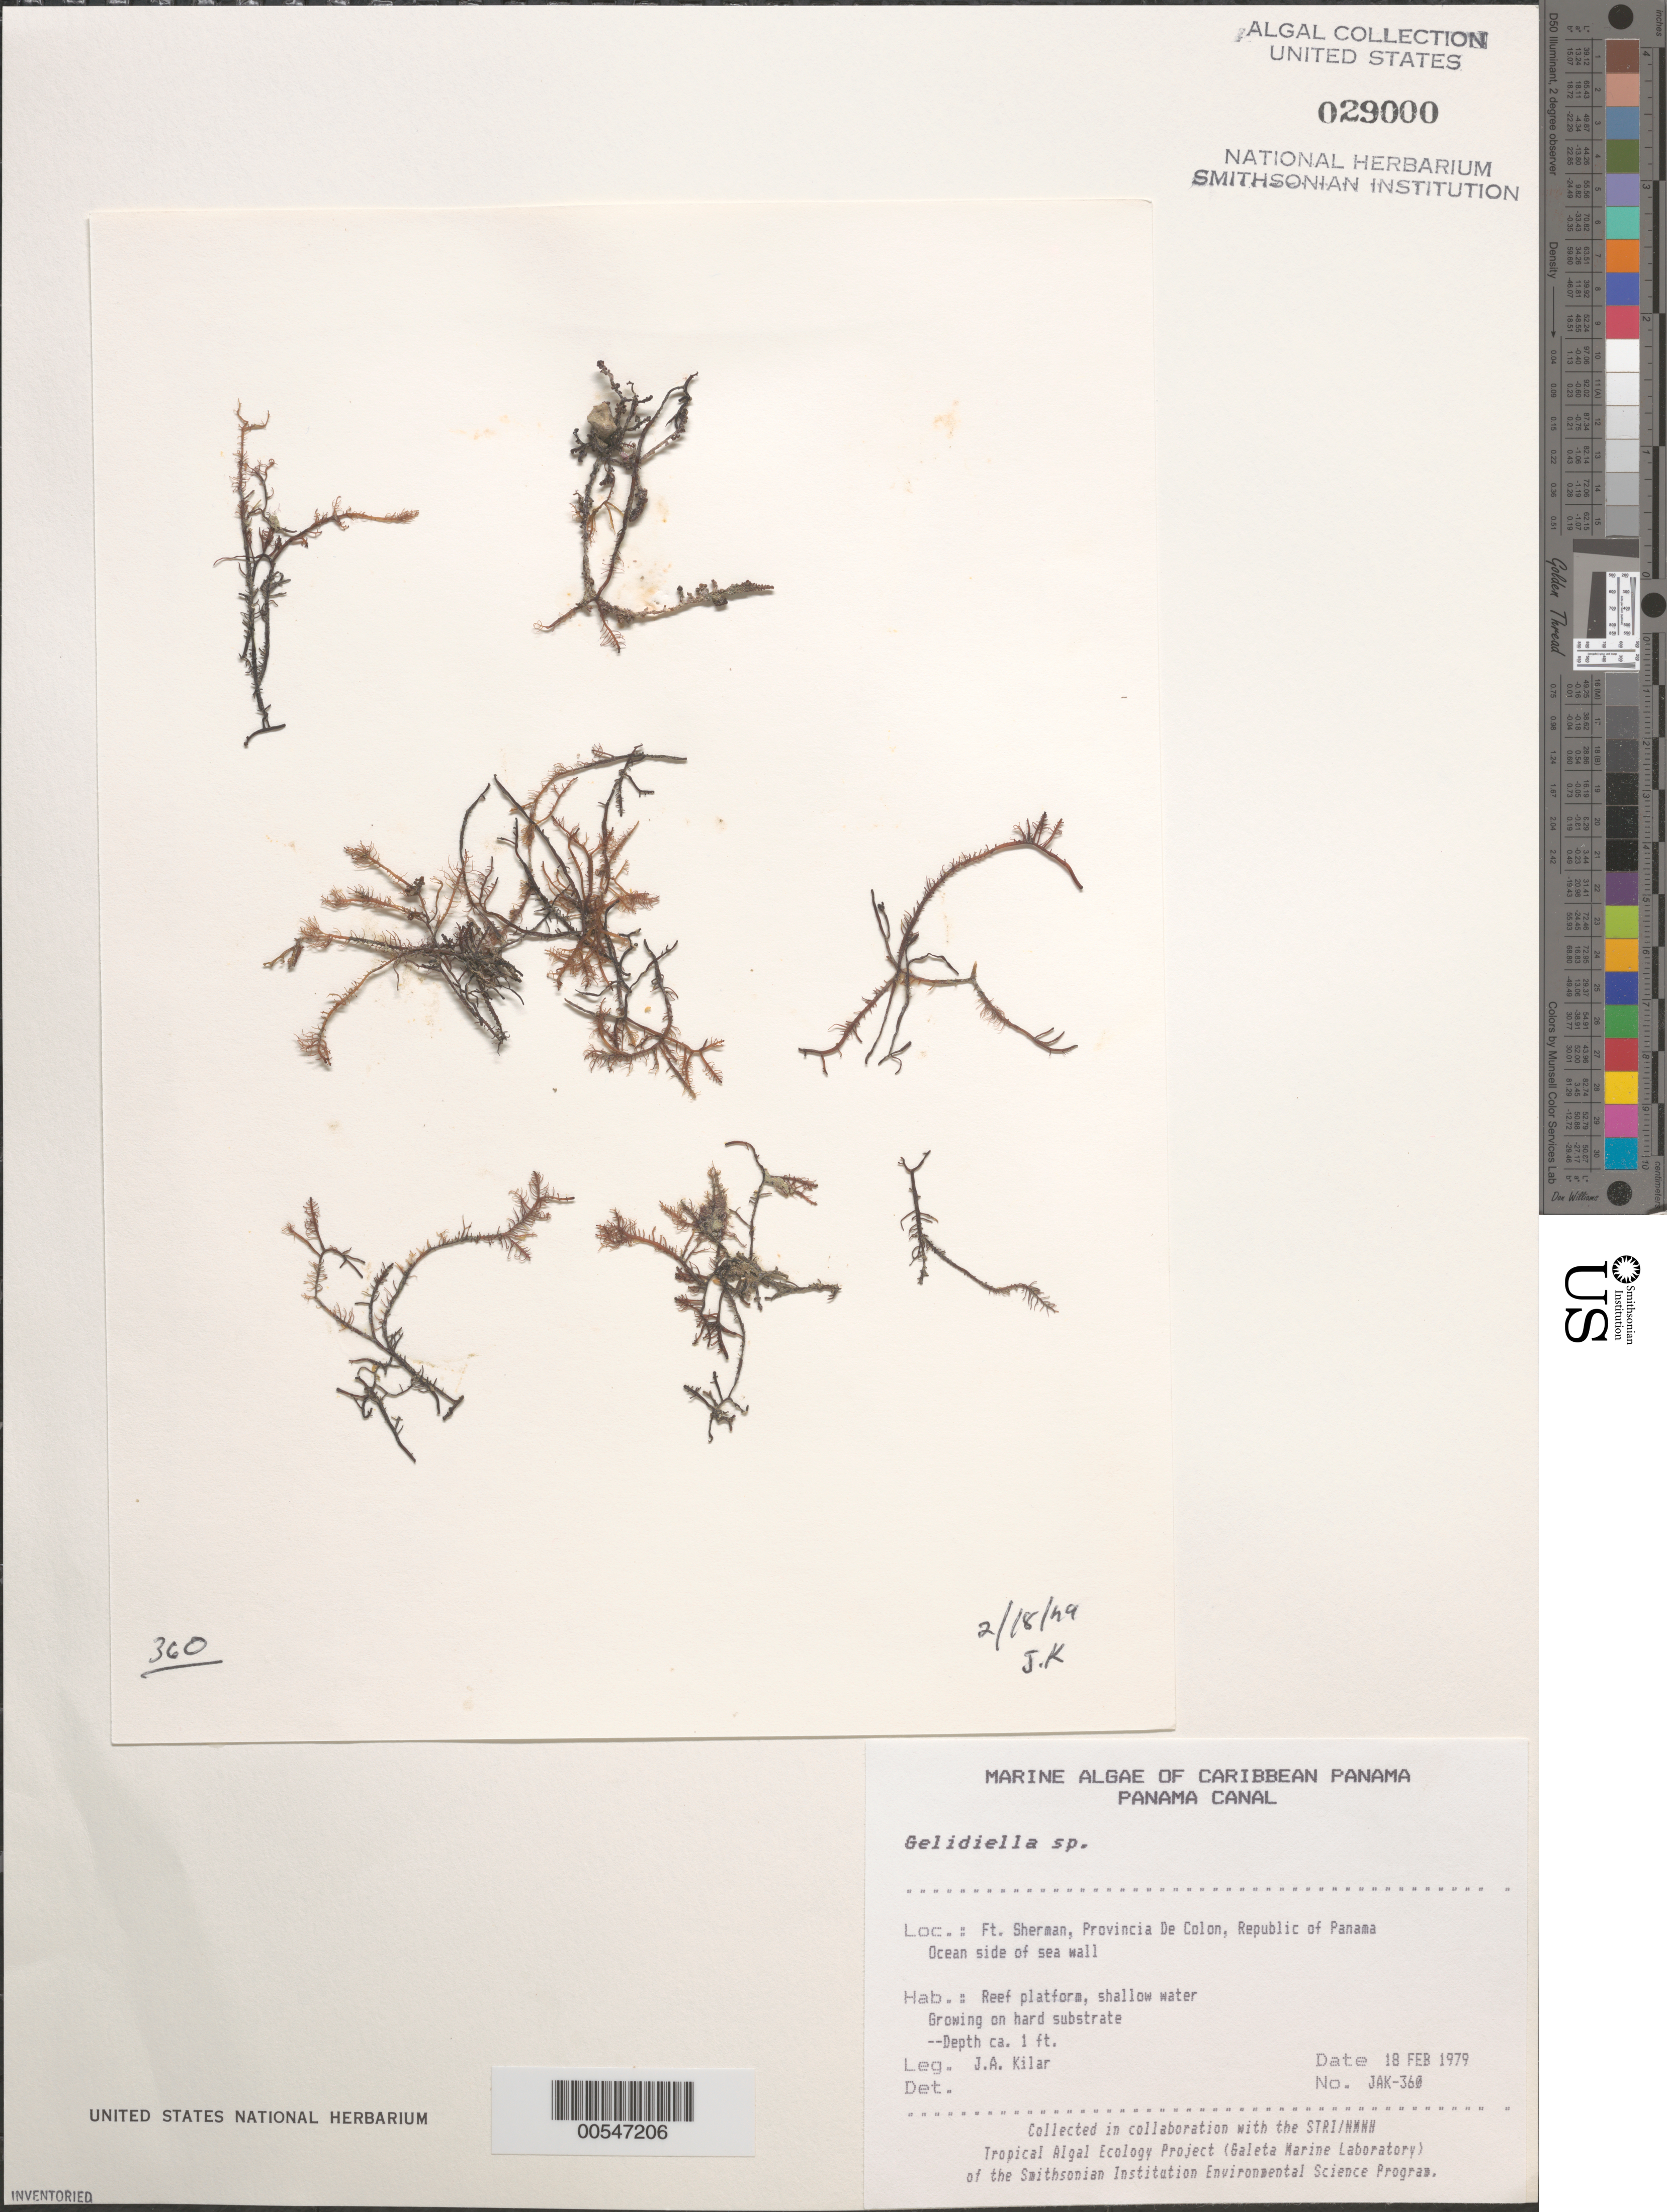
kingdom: Plantae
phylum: Rhodophyta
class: Florideophyceae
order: Gelidiales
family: Gelidiellaceae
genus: Gelidiella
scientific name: Gelidiella sp.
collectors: J. A. Kilar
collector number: JAK-360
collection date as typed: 18 Feb 1979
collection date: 1979-02-18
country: Panama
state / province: Colón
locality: Fort Sherman, Panama Canal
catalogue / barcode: US 29000